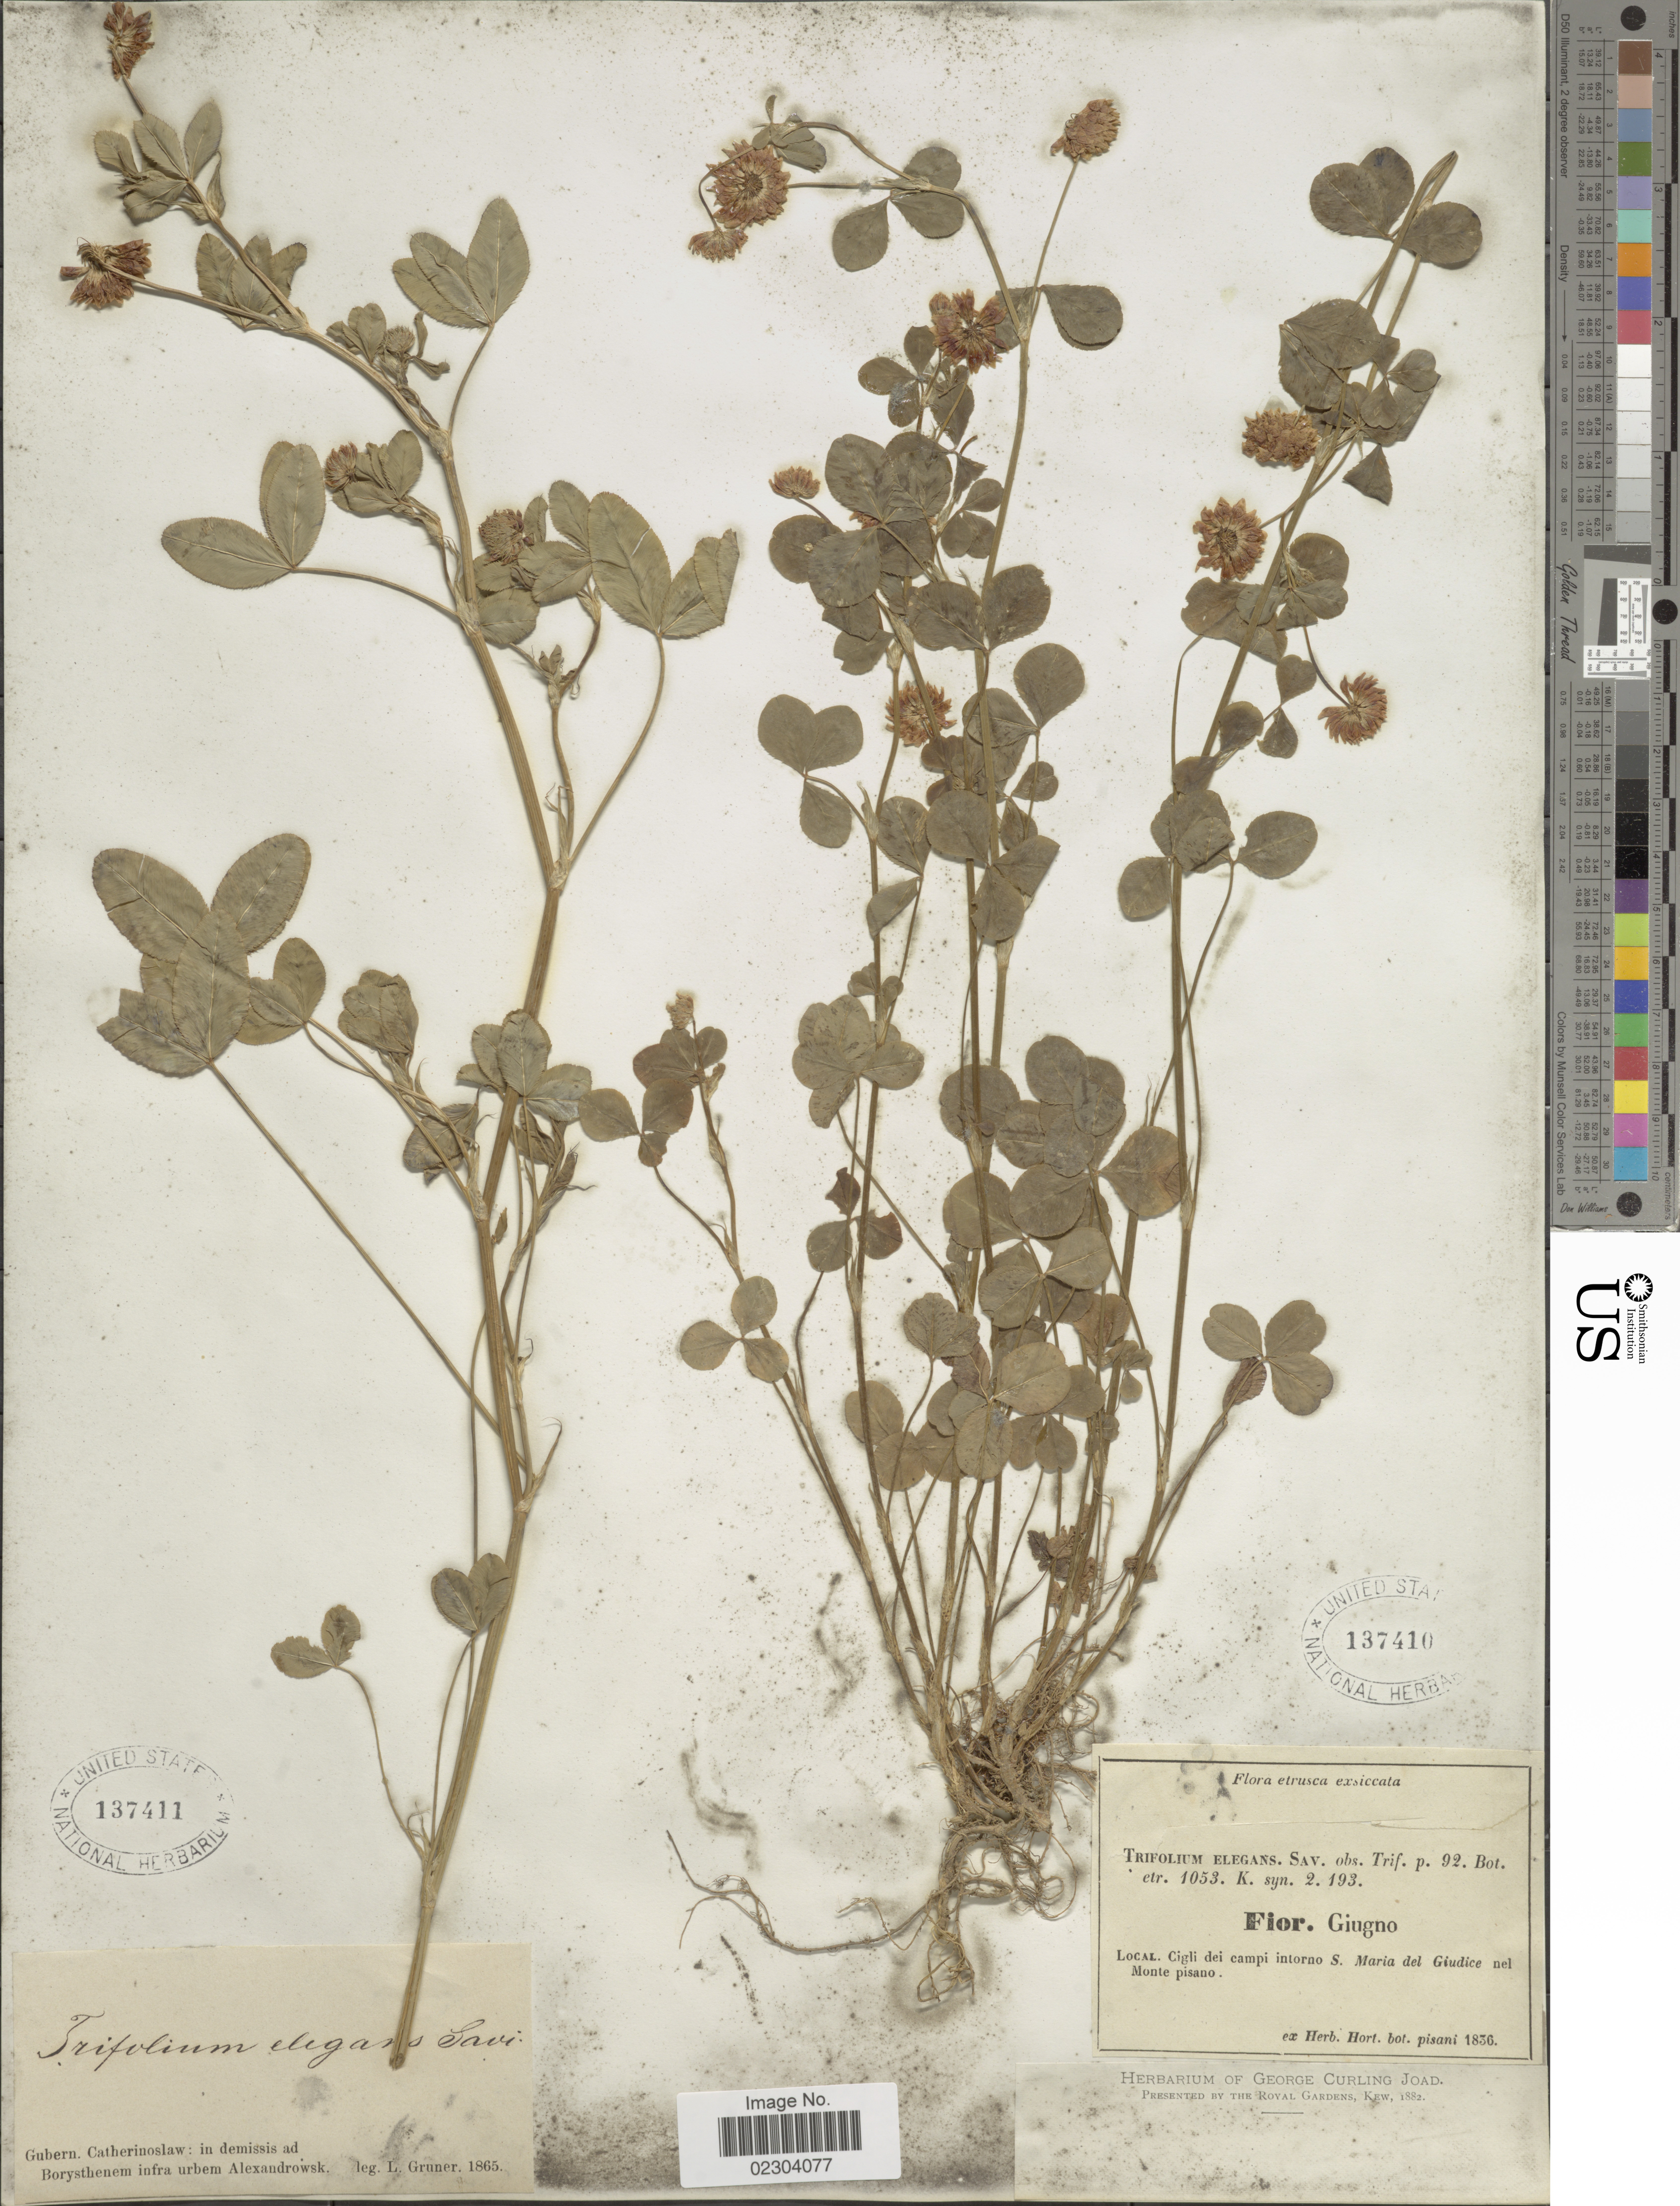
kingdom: Plantae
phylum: Tracheophyta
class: Magnoliopsida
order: Fabales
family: Fabaceae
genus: Trifolium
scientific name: Trifolium elegans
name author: Savi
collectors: L. F. Gruner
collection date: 1865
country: Russian Federation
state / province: Perm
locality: Gubern Catherinoslaw: in demissis ad Borystehenem indra urbem Alexandrovsk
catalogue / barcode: US 137411-2